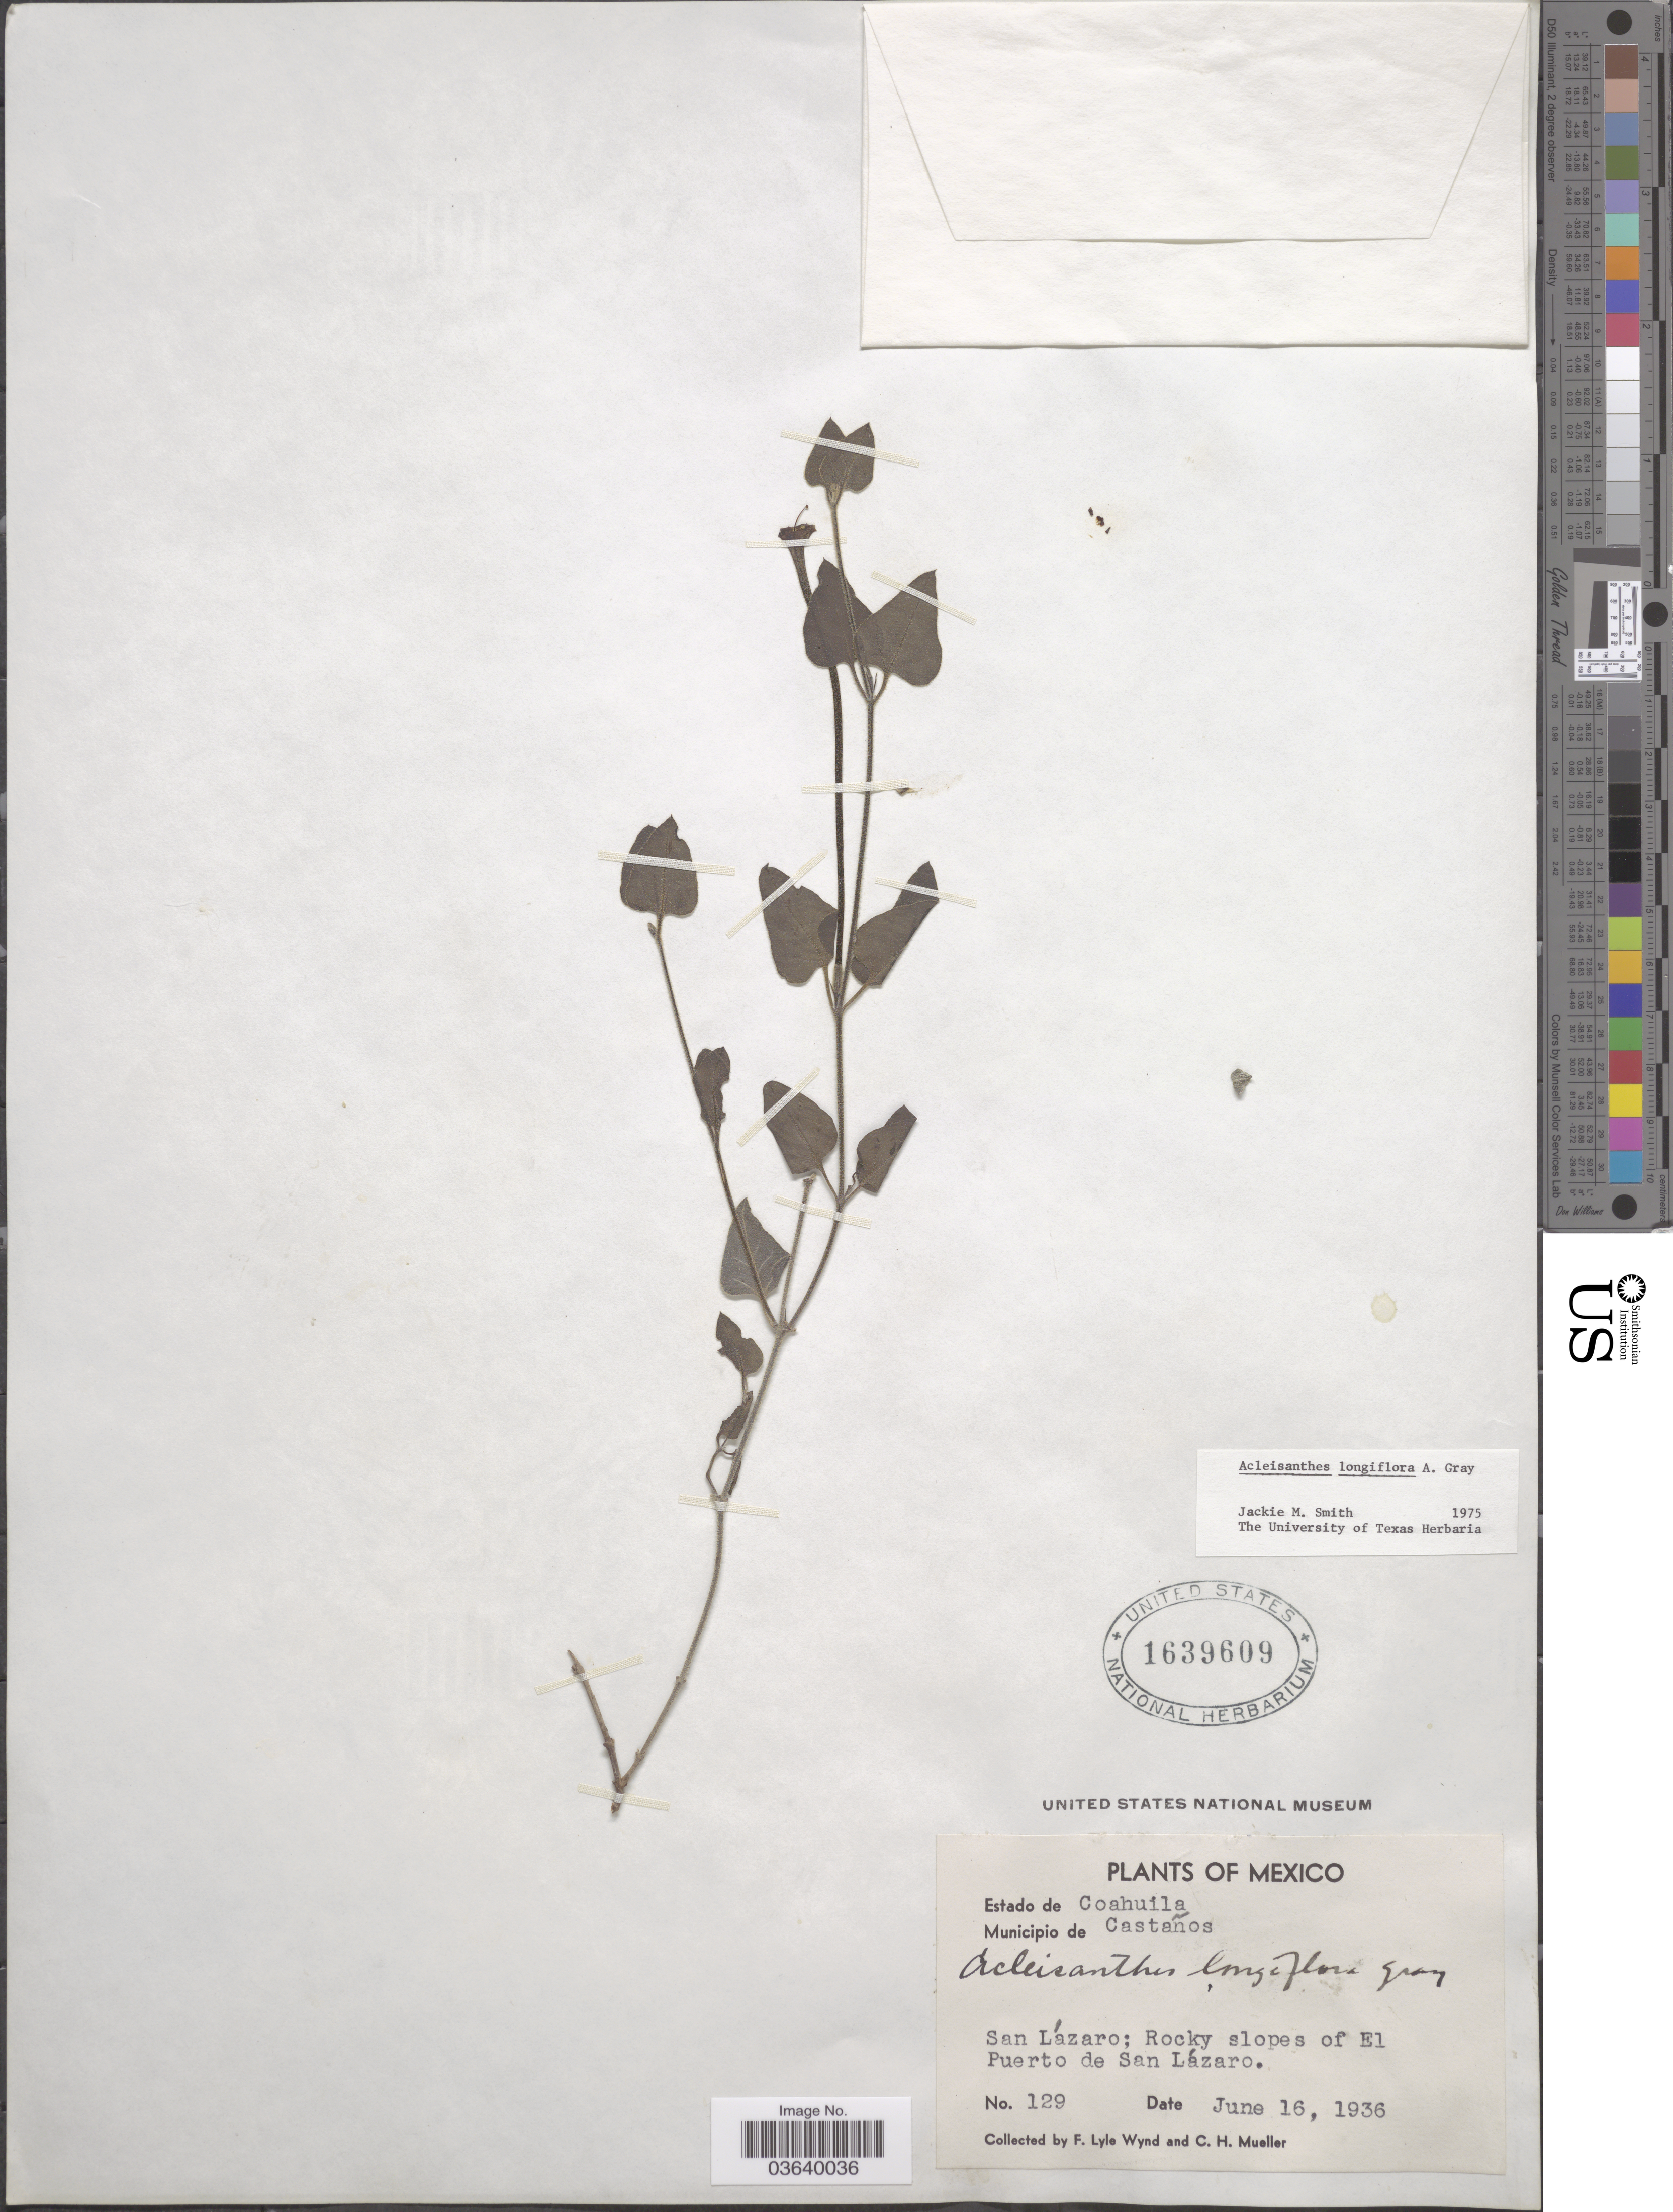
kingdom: Plantae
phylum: Tracheophyta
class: Magnoliopsida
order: Caryophyllales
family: Nyctaginaceae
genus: Acleisanthes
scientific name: Acleisanthes longiflora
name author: A. Gray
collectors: F. L. Wynd & C. H. Mueller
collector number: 129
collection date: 1936-06-16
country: Mexico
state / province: Coahuila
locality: Municipio de Castaños. San Lázaro; Rocky slopes of El Puerto de San Lázaro.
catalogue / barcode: US 1639609